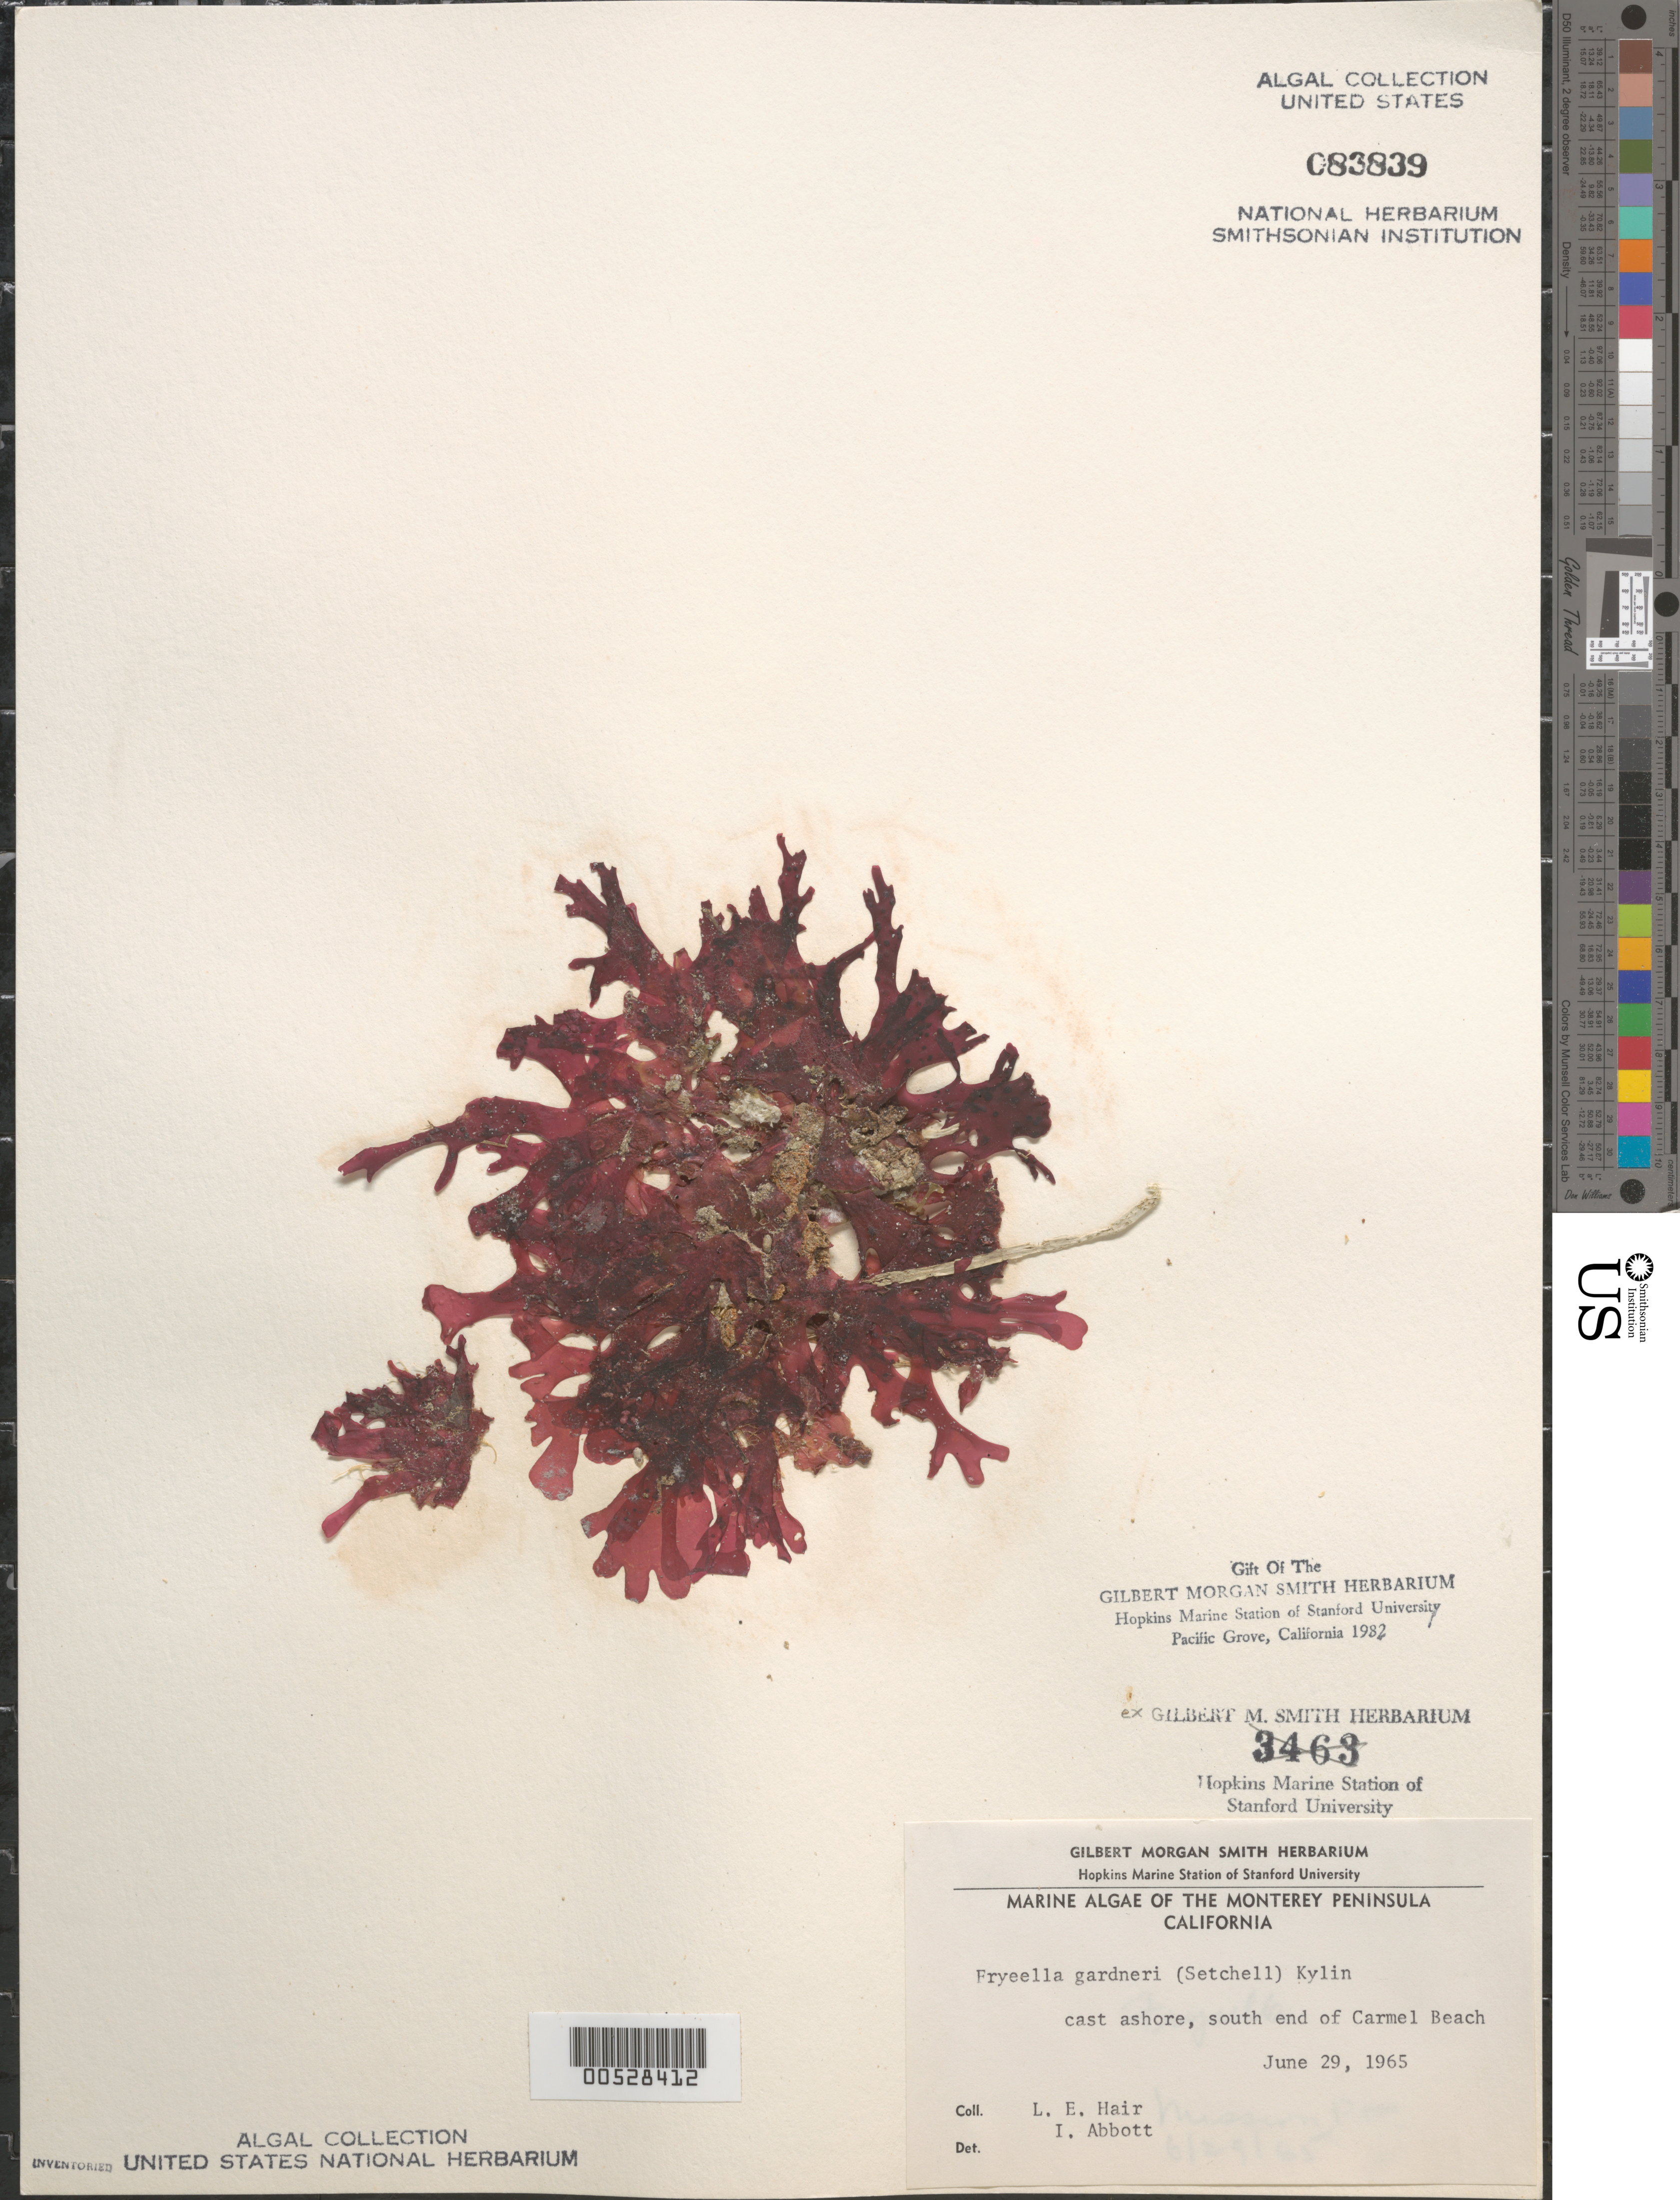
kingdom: Plantae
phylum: Rhodophyta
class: Florideophyceae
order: Rhodymeniales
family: Fryeellaceae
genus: Fryeella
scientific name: Fryeella gardneri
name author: (Setch.) Kylin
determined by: Abbott, Isabella A.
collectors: L. Hair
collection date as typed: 29 Jun 1965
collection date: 1965-06-29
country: United States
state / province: California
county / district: Monterey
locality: Carmel Beach, south end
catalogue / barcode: US 83839